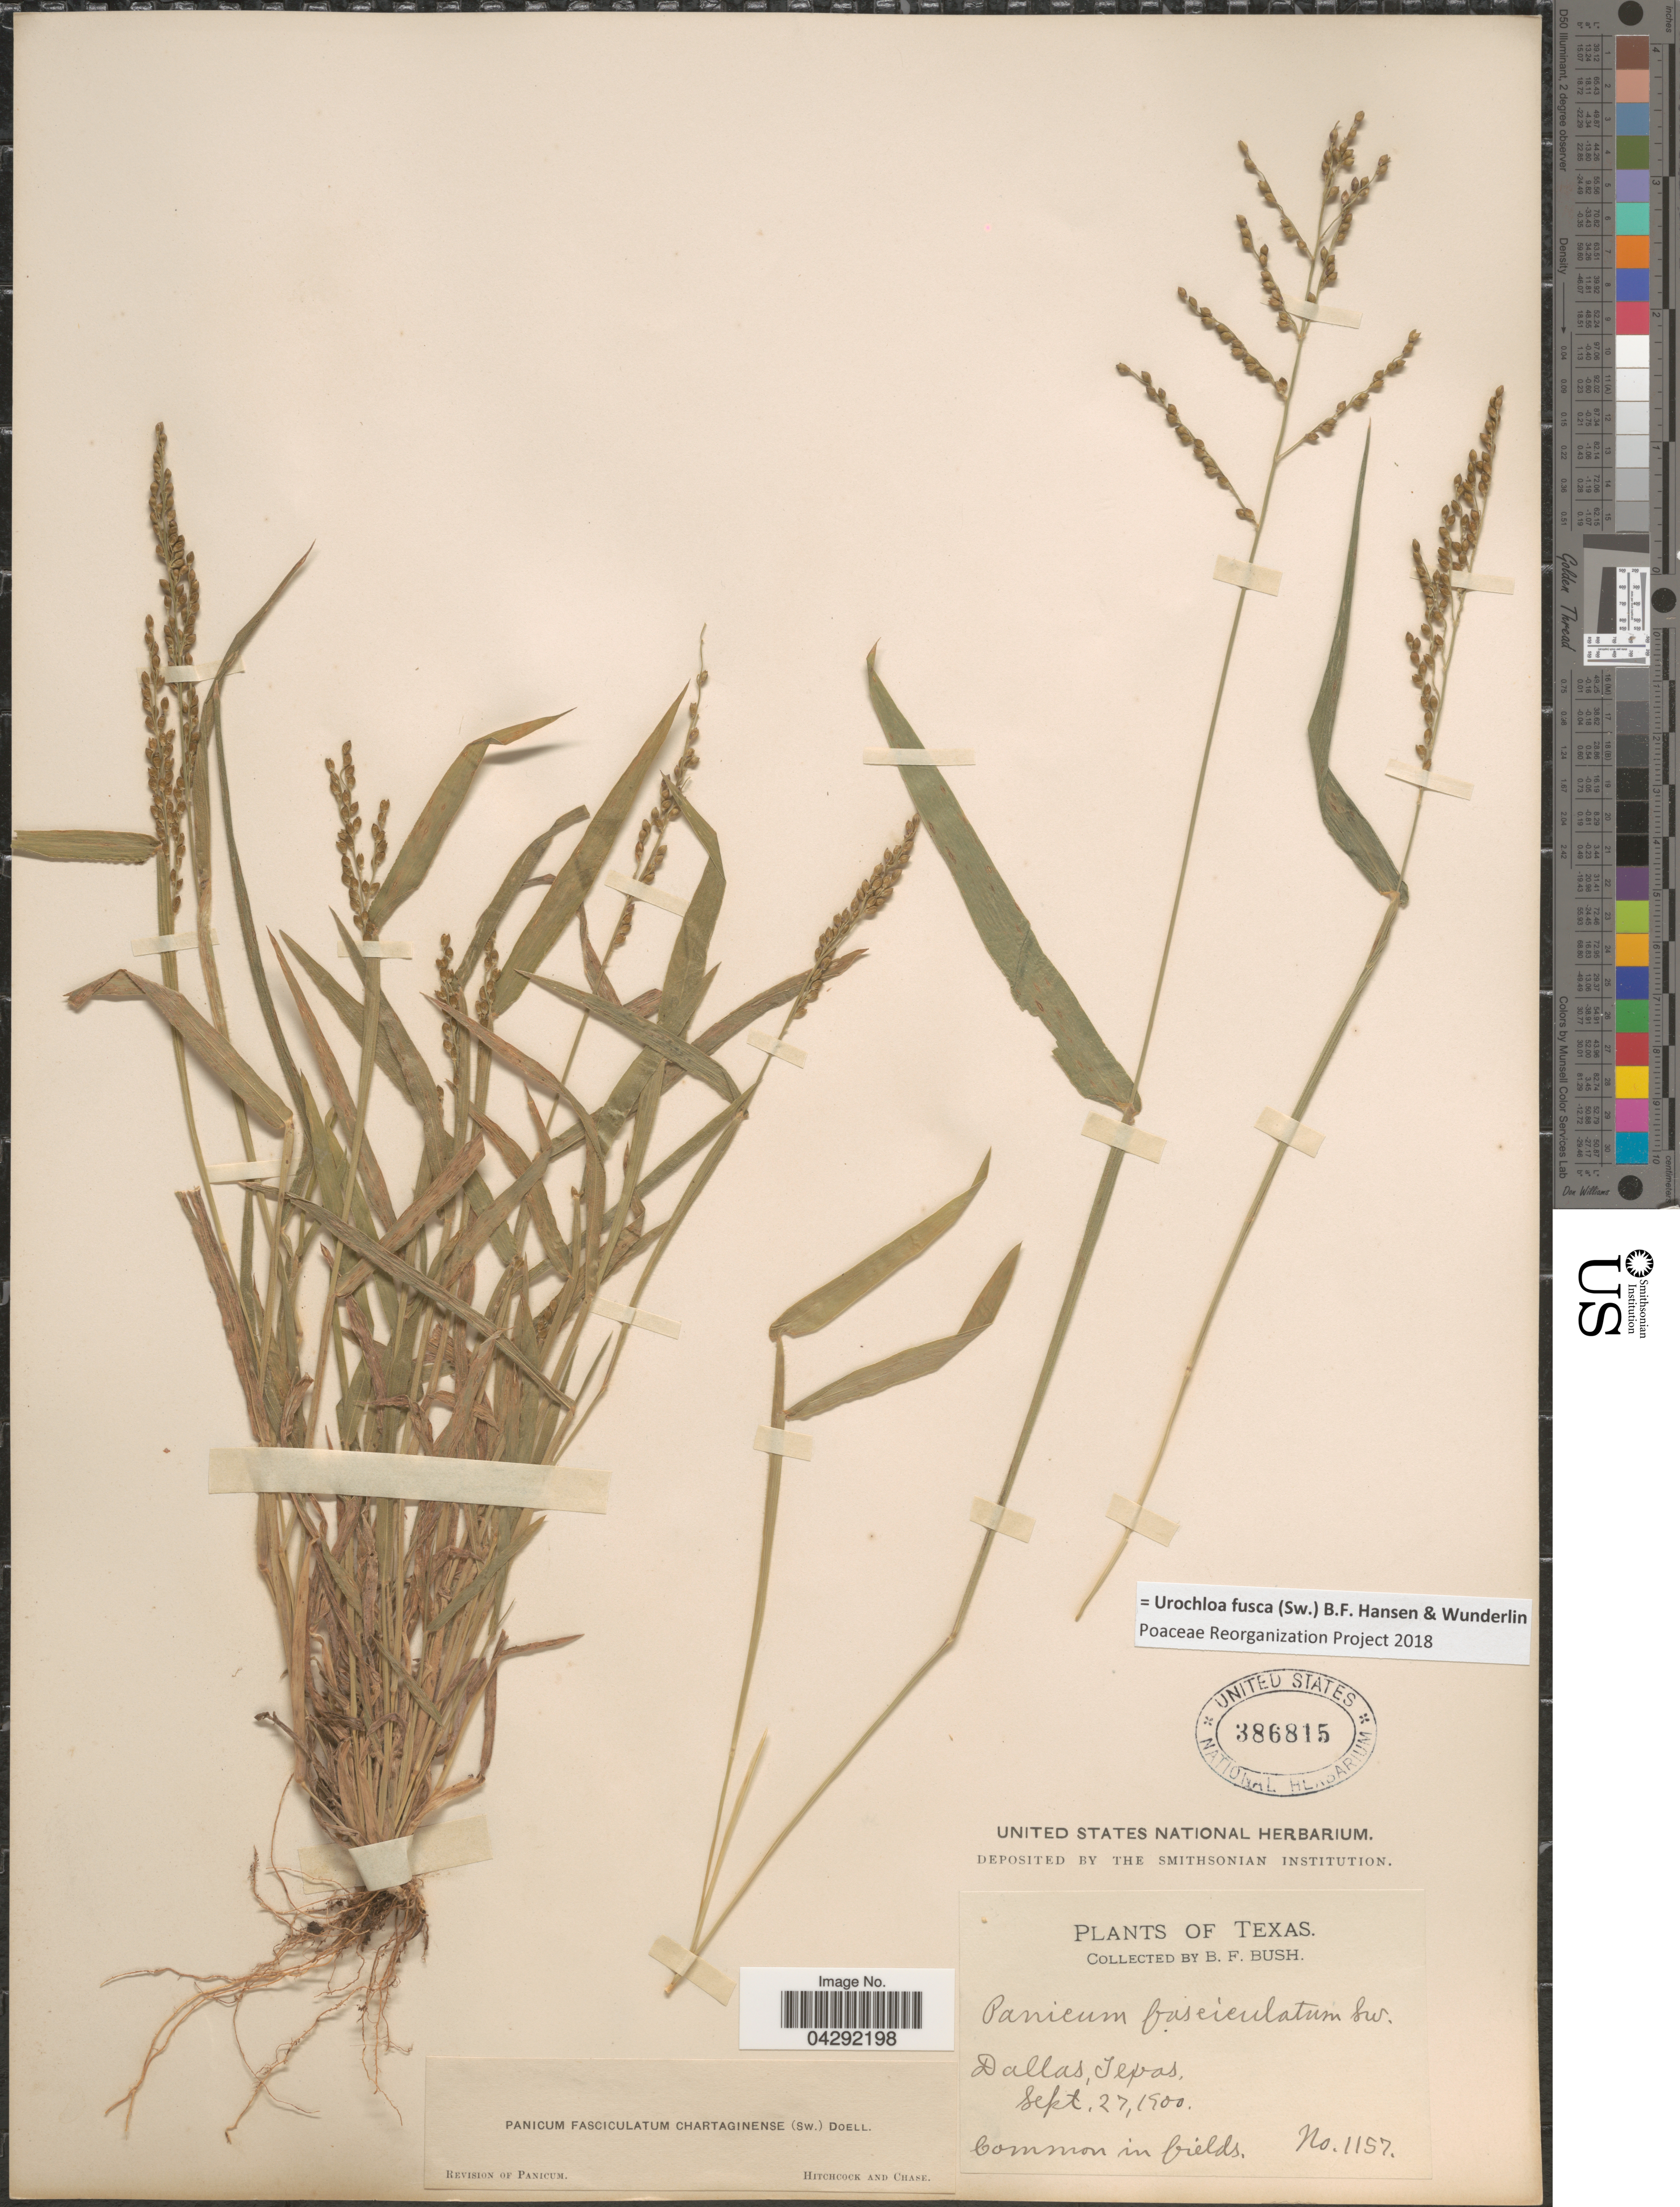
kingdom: Plantae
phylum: Tracheophyta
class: Liliopsida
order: Poales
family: Poaceae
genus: Urochloa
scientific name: Urochloa fusca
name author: (Sw.) B.F. Hansen & Wunderlin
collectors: B. F. Bush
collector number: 1157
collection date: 1900-09-27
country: United States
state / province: Texas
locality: Dallas. Common in fields.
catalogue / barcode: US 386815